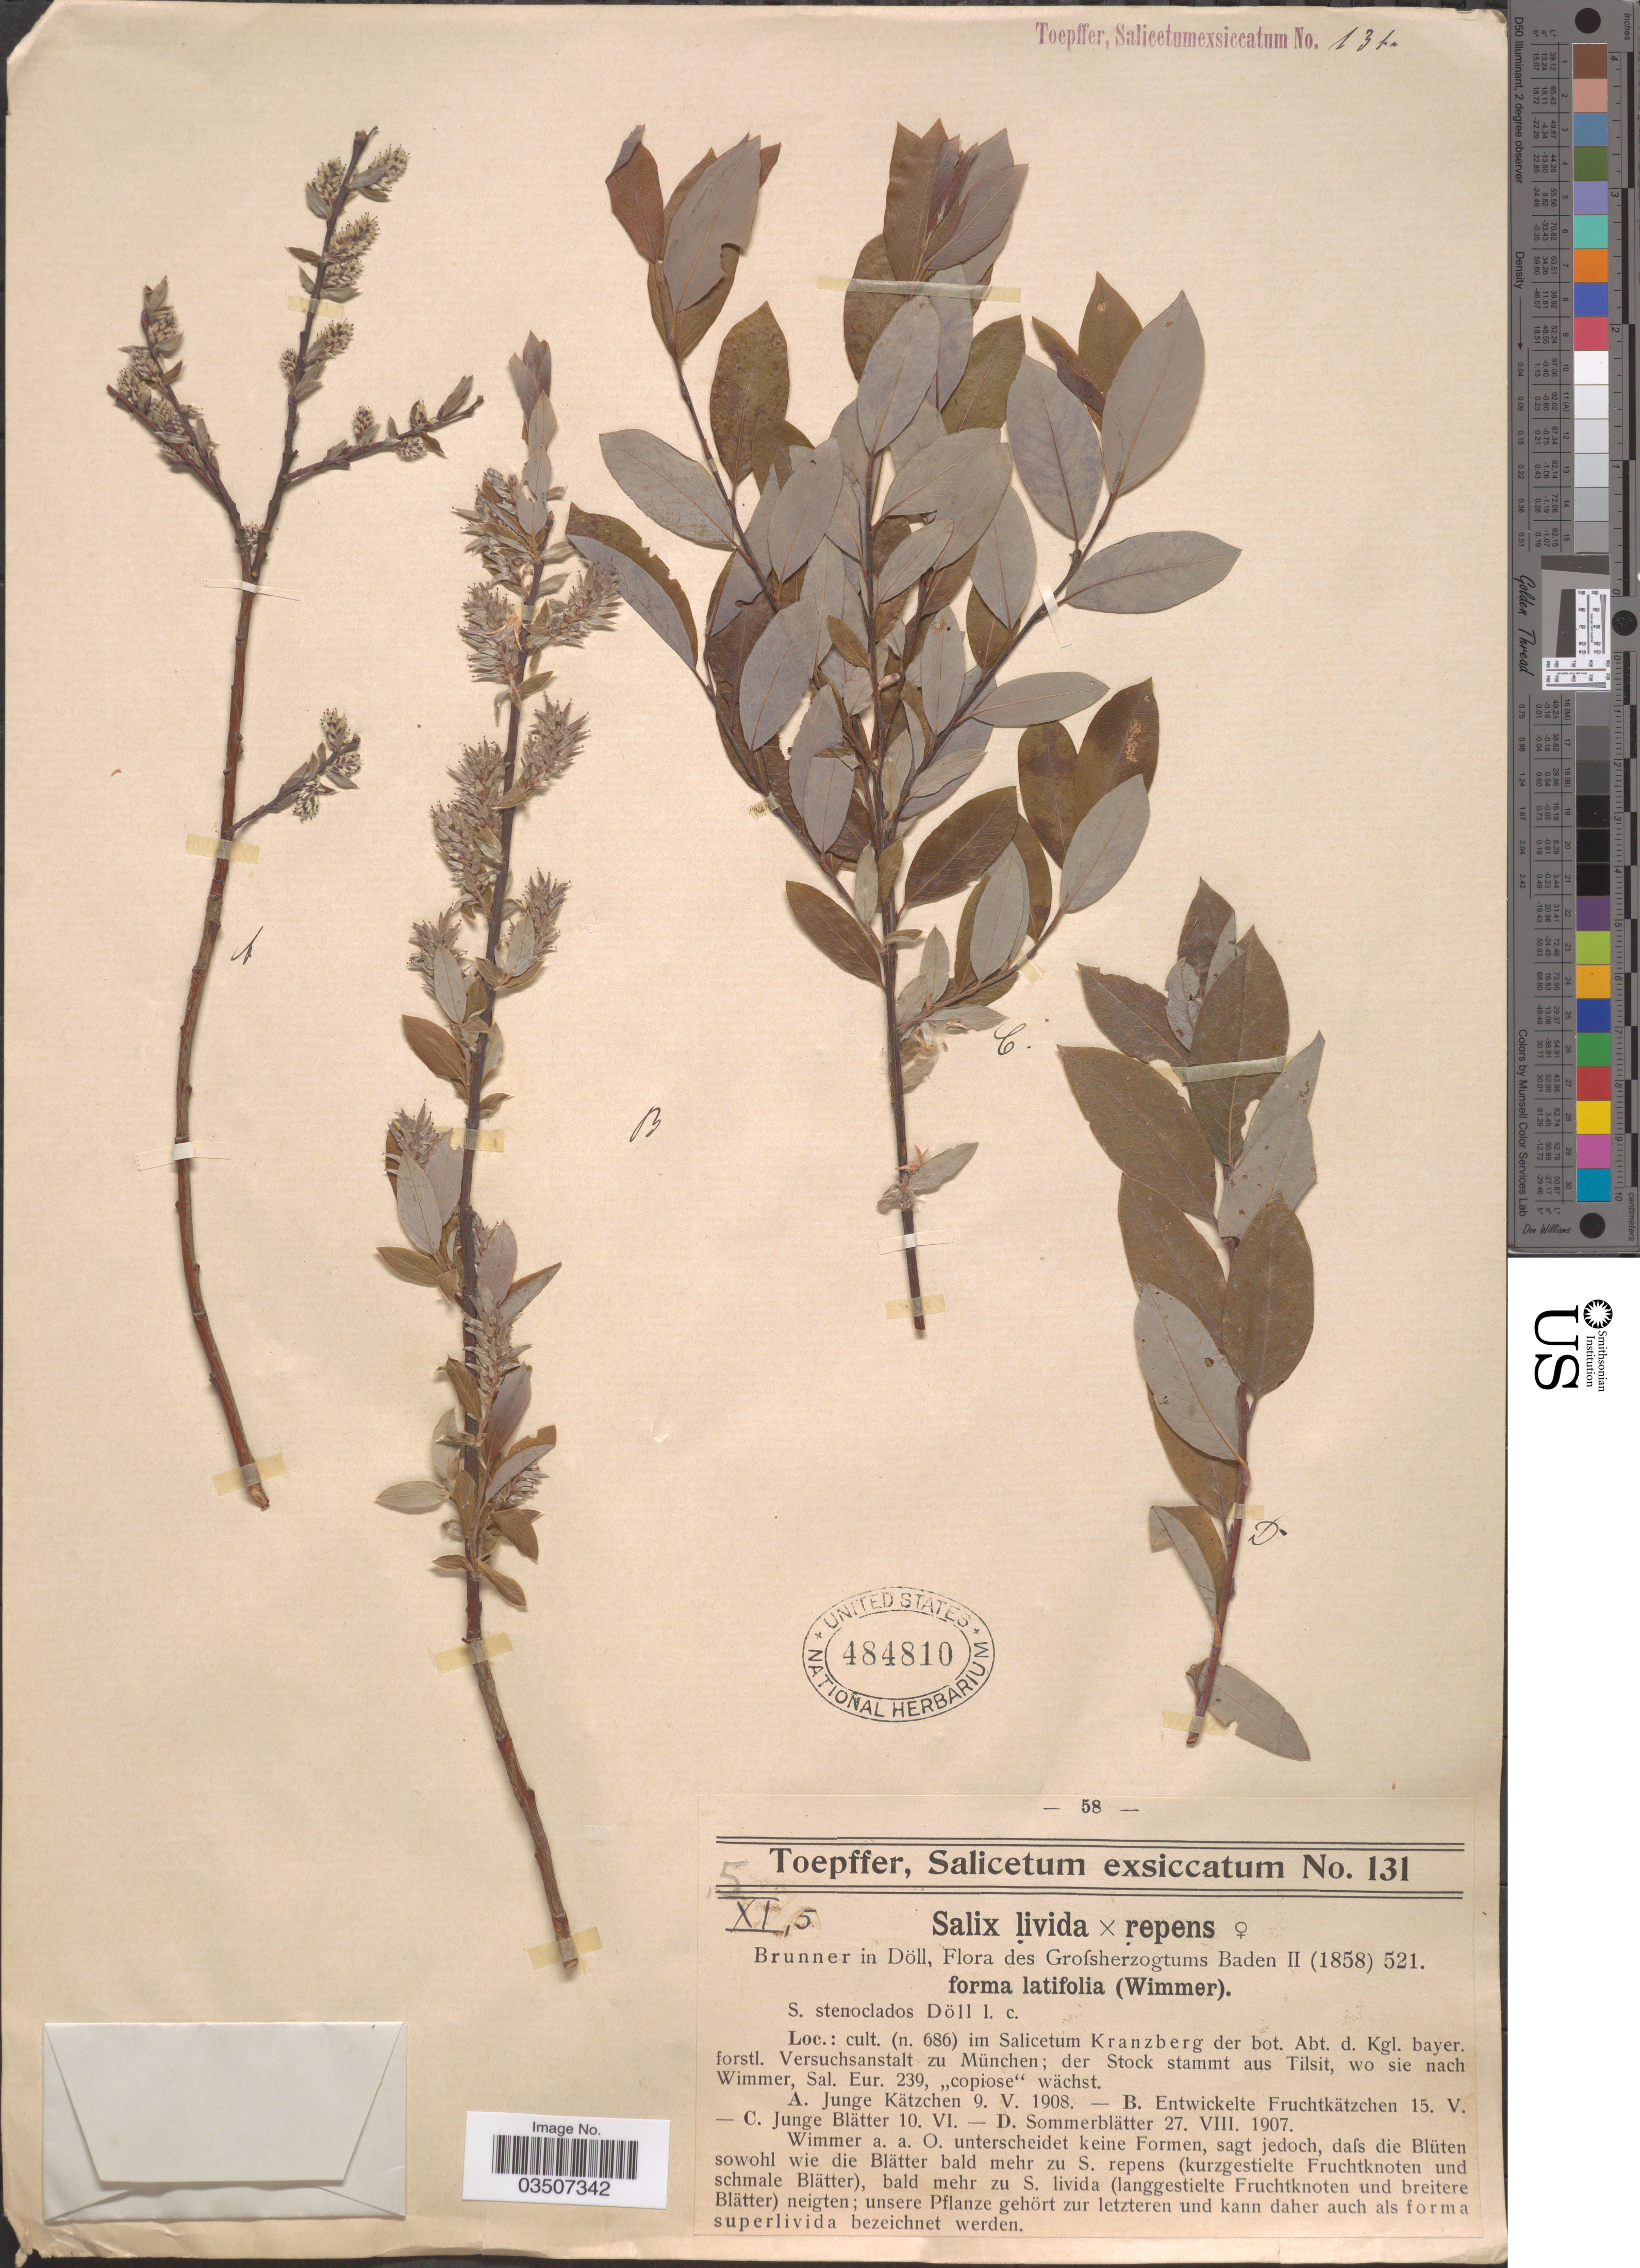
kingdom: Plantae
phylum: Tracheophyta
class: Magnoliopsida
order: Malpighiales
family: Salicaceae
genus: Salix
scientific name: Salix starkeana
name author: Willd.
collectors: A. Toepffer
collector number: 131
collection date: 1907-08-27/1908-05-09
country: Germany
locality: Im Salicetum Kranzberg der bot. Abt. d. Kgl. bayer. forstl. Versuchsanstalt zu München; der Stock stammt aus Tilsit, wo sie nach Wimmer, Sal. Eur. 239, "copiose" wächst.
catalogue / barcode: US 484810